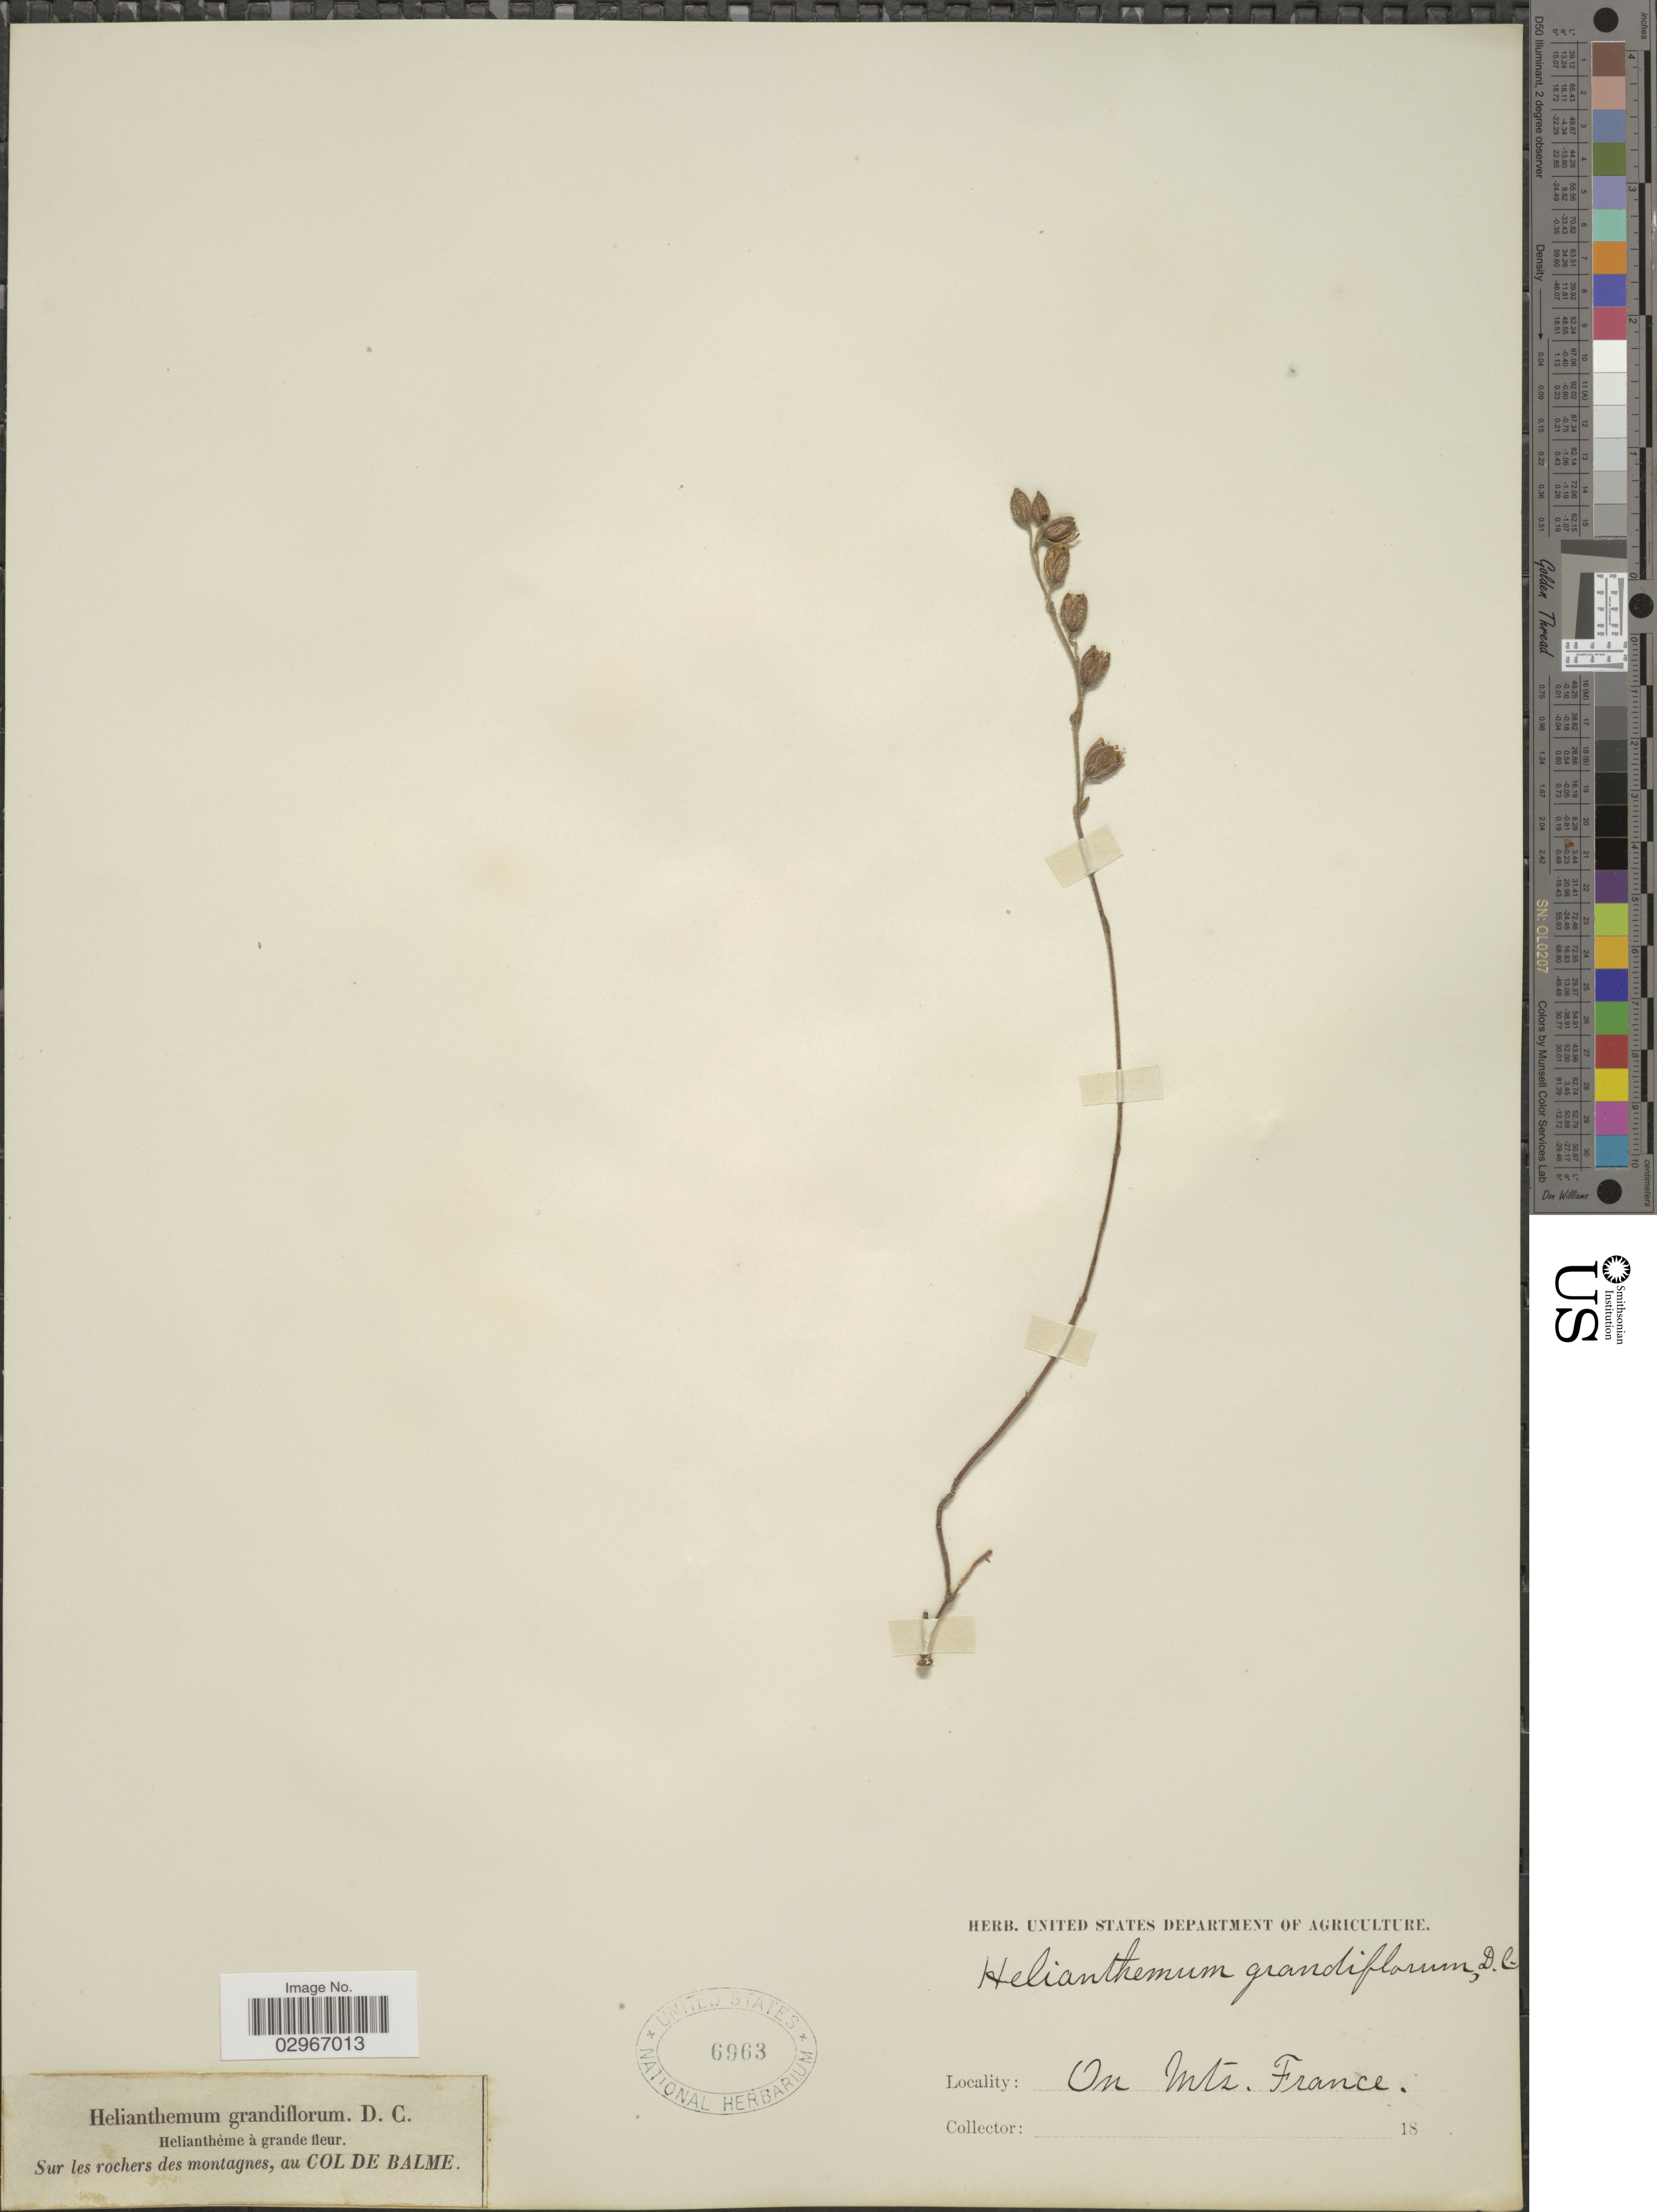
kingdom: Plantae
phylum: Tracheophyta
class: Magnoliopsida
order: Malvales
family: Cistaceae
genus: Helianthemum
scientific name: Helianthemum grandiflorum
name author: (Scop.) DC.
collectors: Facchini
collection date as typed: Transcribed d/m/y: //18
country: France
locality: On Mts. France. Sur les rochers des montagnes, au COL DE BALME.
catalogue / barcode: US 6963